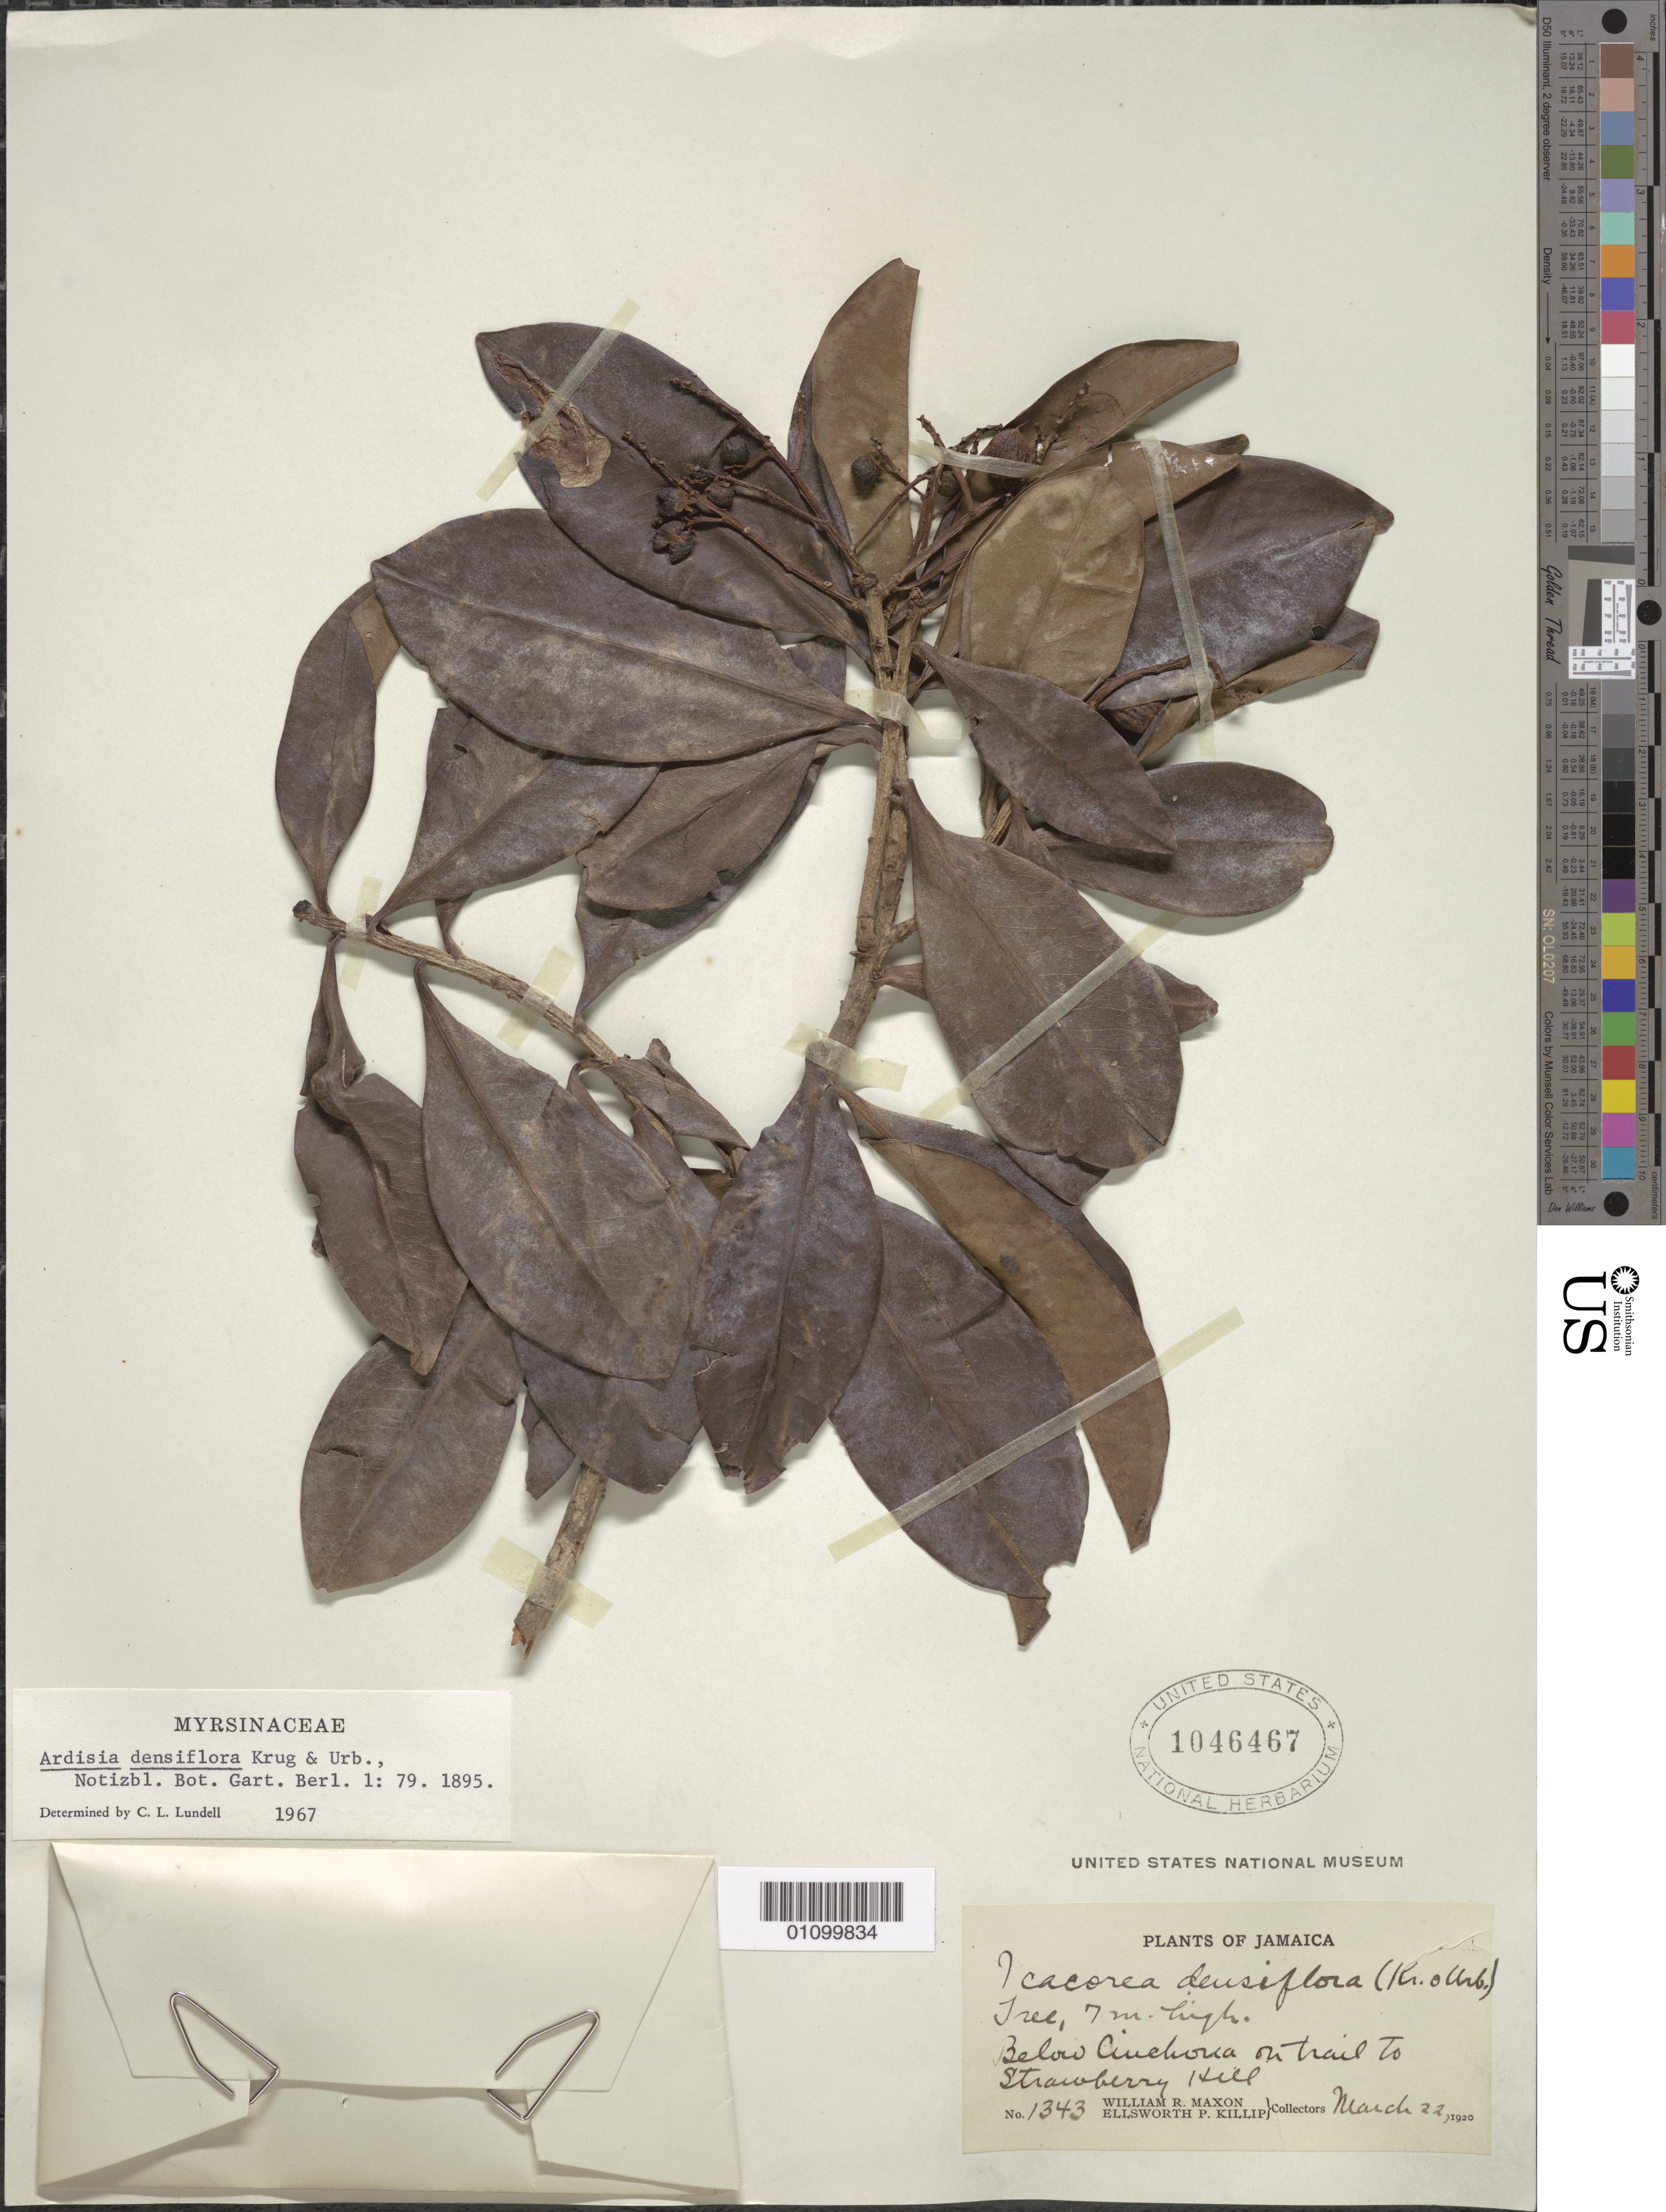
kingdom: Plantae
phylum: Tracheophyta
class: Magnoliopsida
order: Ericales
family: Primulaceae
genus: Ardisia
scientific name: Ardisia densiflora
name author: Krug & Urb.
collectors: W. R. Maxon & E. P. Killip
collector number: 1343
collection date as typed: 22 Mar 1920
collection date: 1920-03-22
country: Jamaica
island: Jamaica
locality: Below Cinchona on trail to Strawberry Hill.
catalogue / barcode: US 1046467